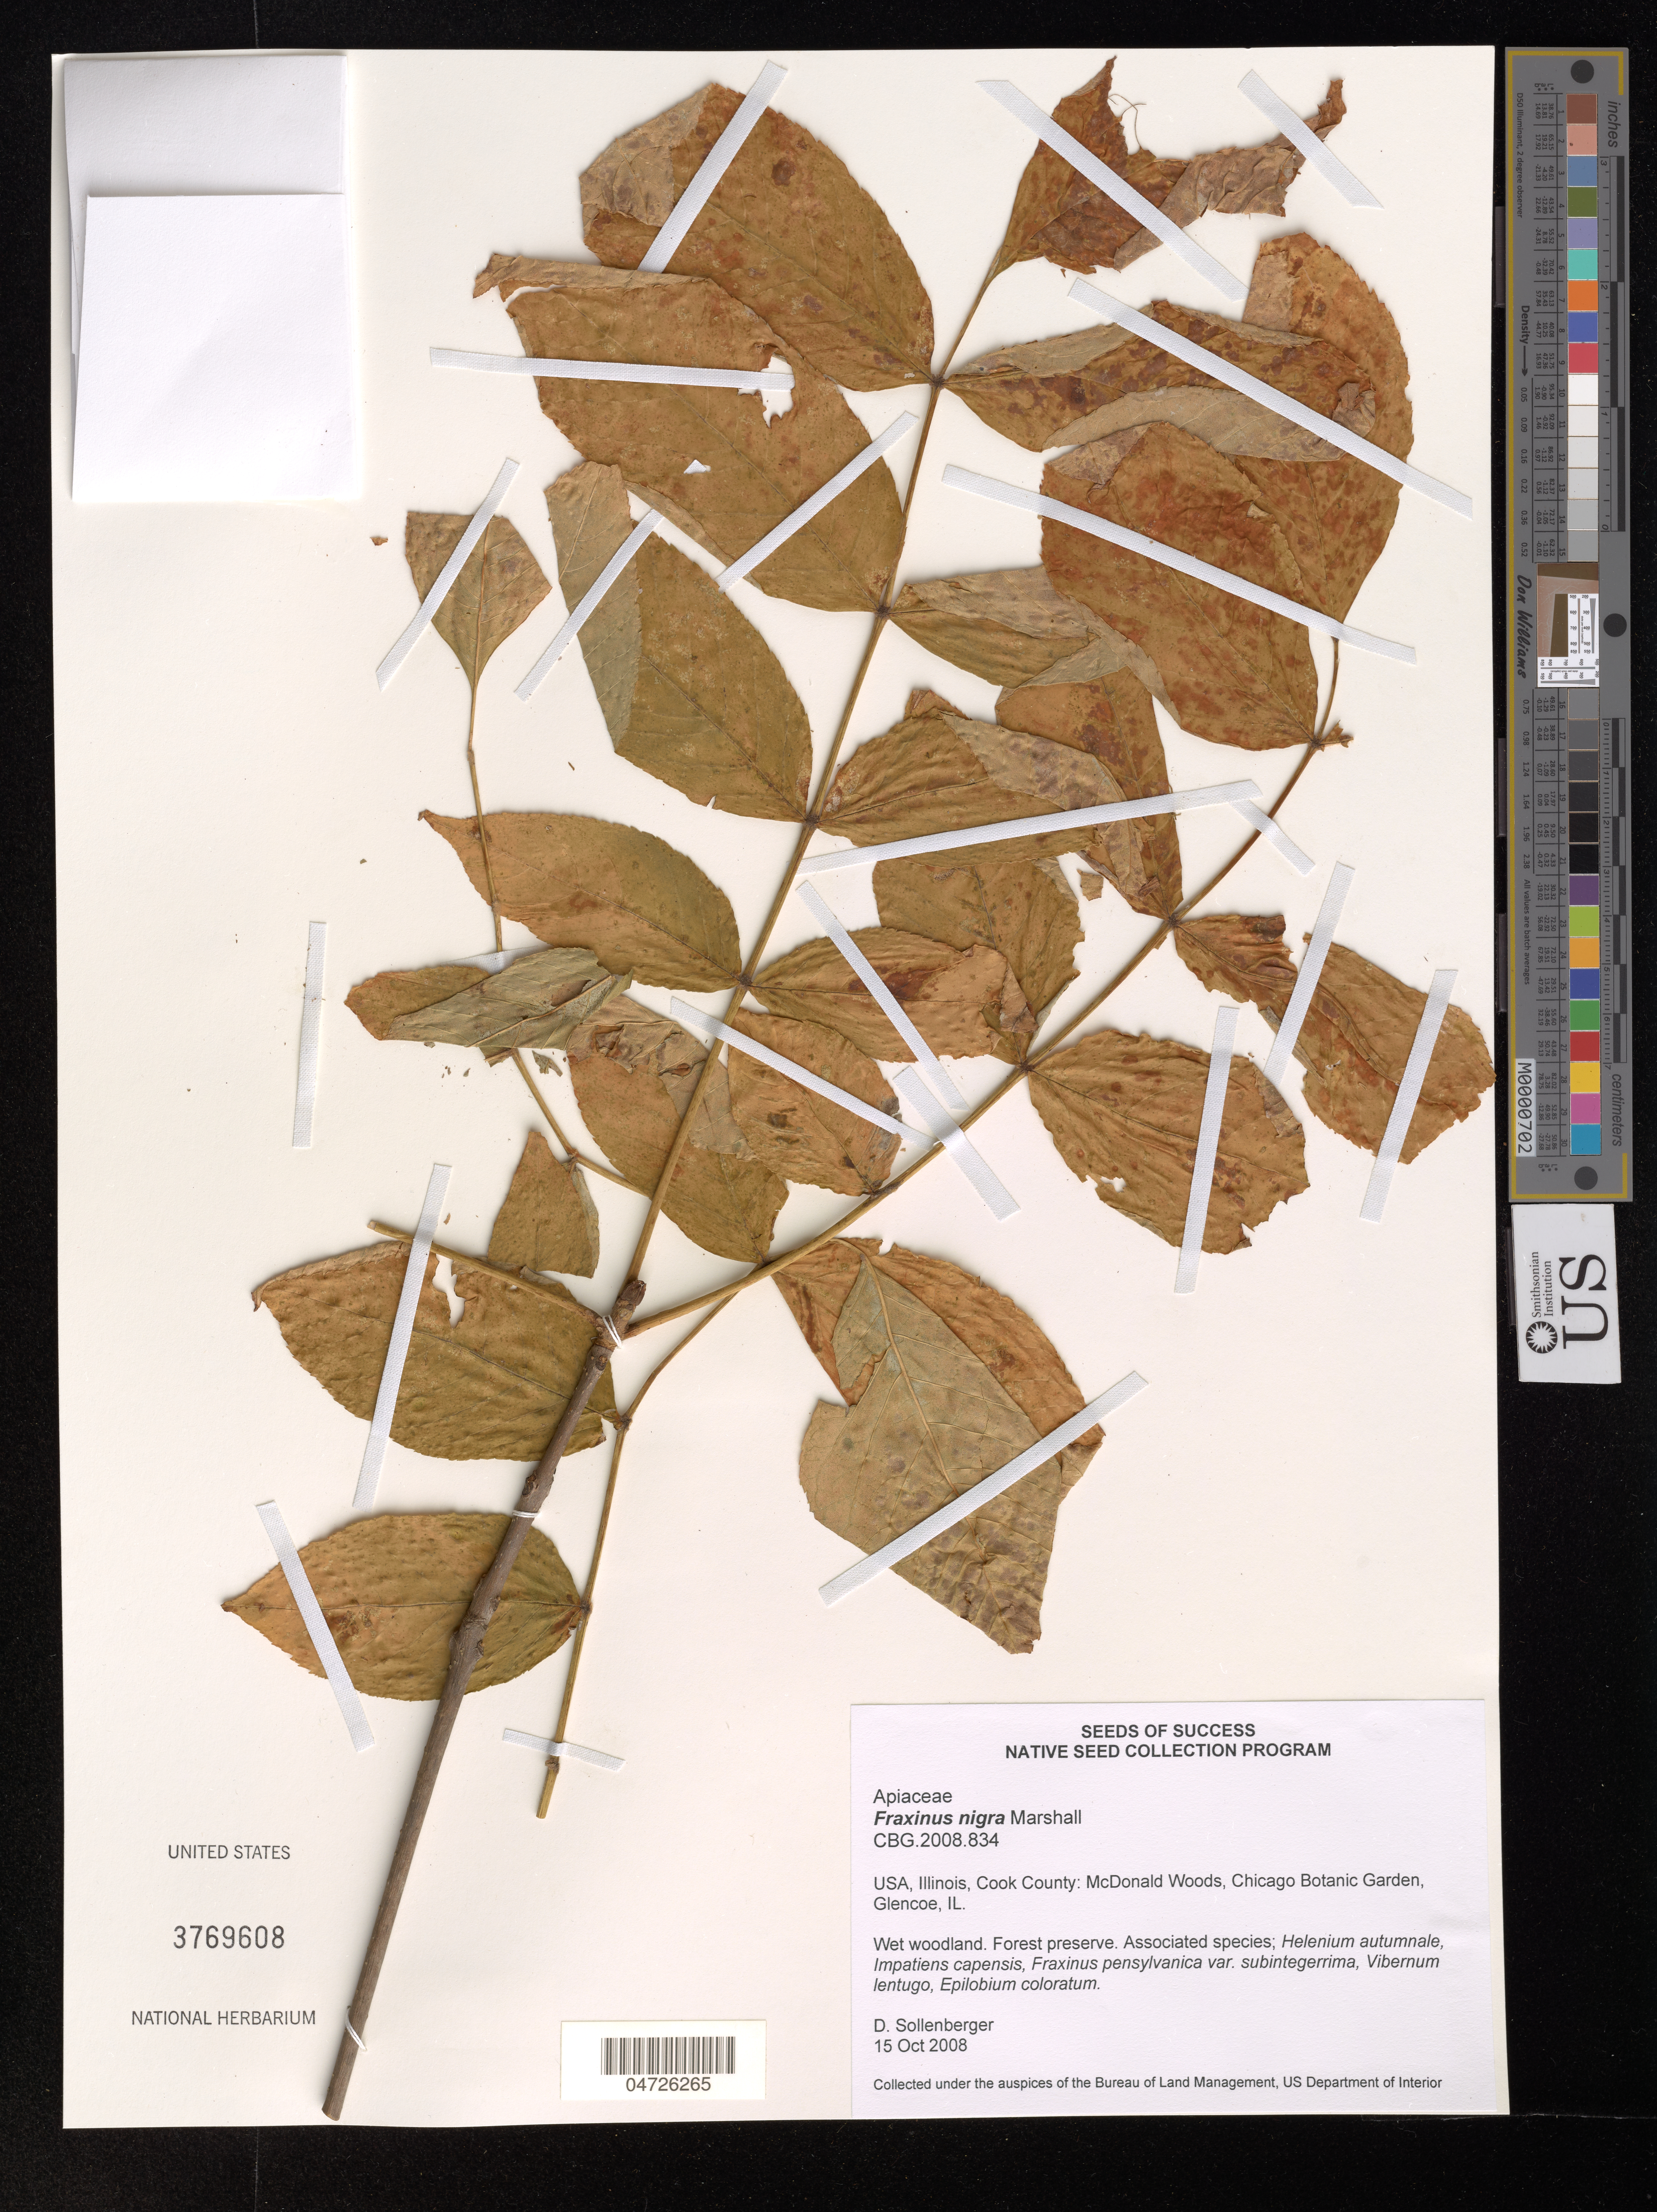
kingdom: Plantae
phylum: Tracheophyta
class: Magnoliopsida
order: Lamiales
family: Oleaceae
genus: Fraxinus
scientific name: Fraxinus nigra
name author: Marshall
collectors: D. Sollenberger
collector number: CBG.2008.834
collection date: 2008-10-15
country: United States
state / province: Illinois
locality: Cook County: McDonald Woods, Chicago Botanic Garden, Glencoe, IL.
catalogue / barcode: US 3769608